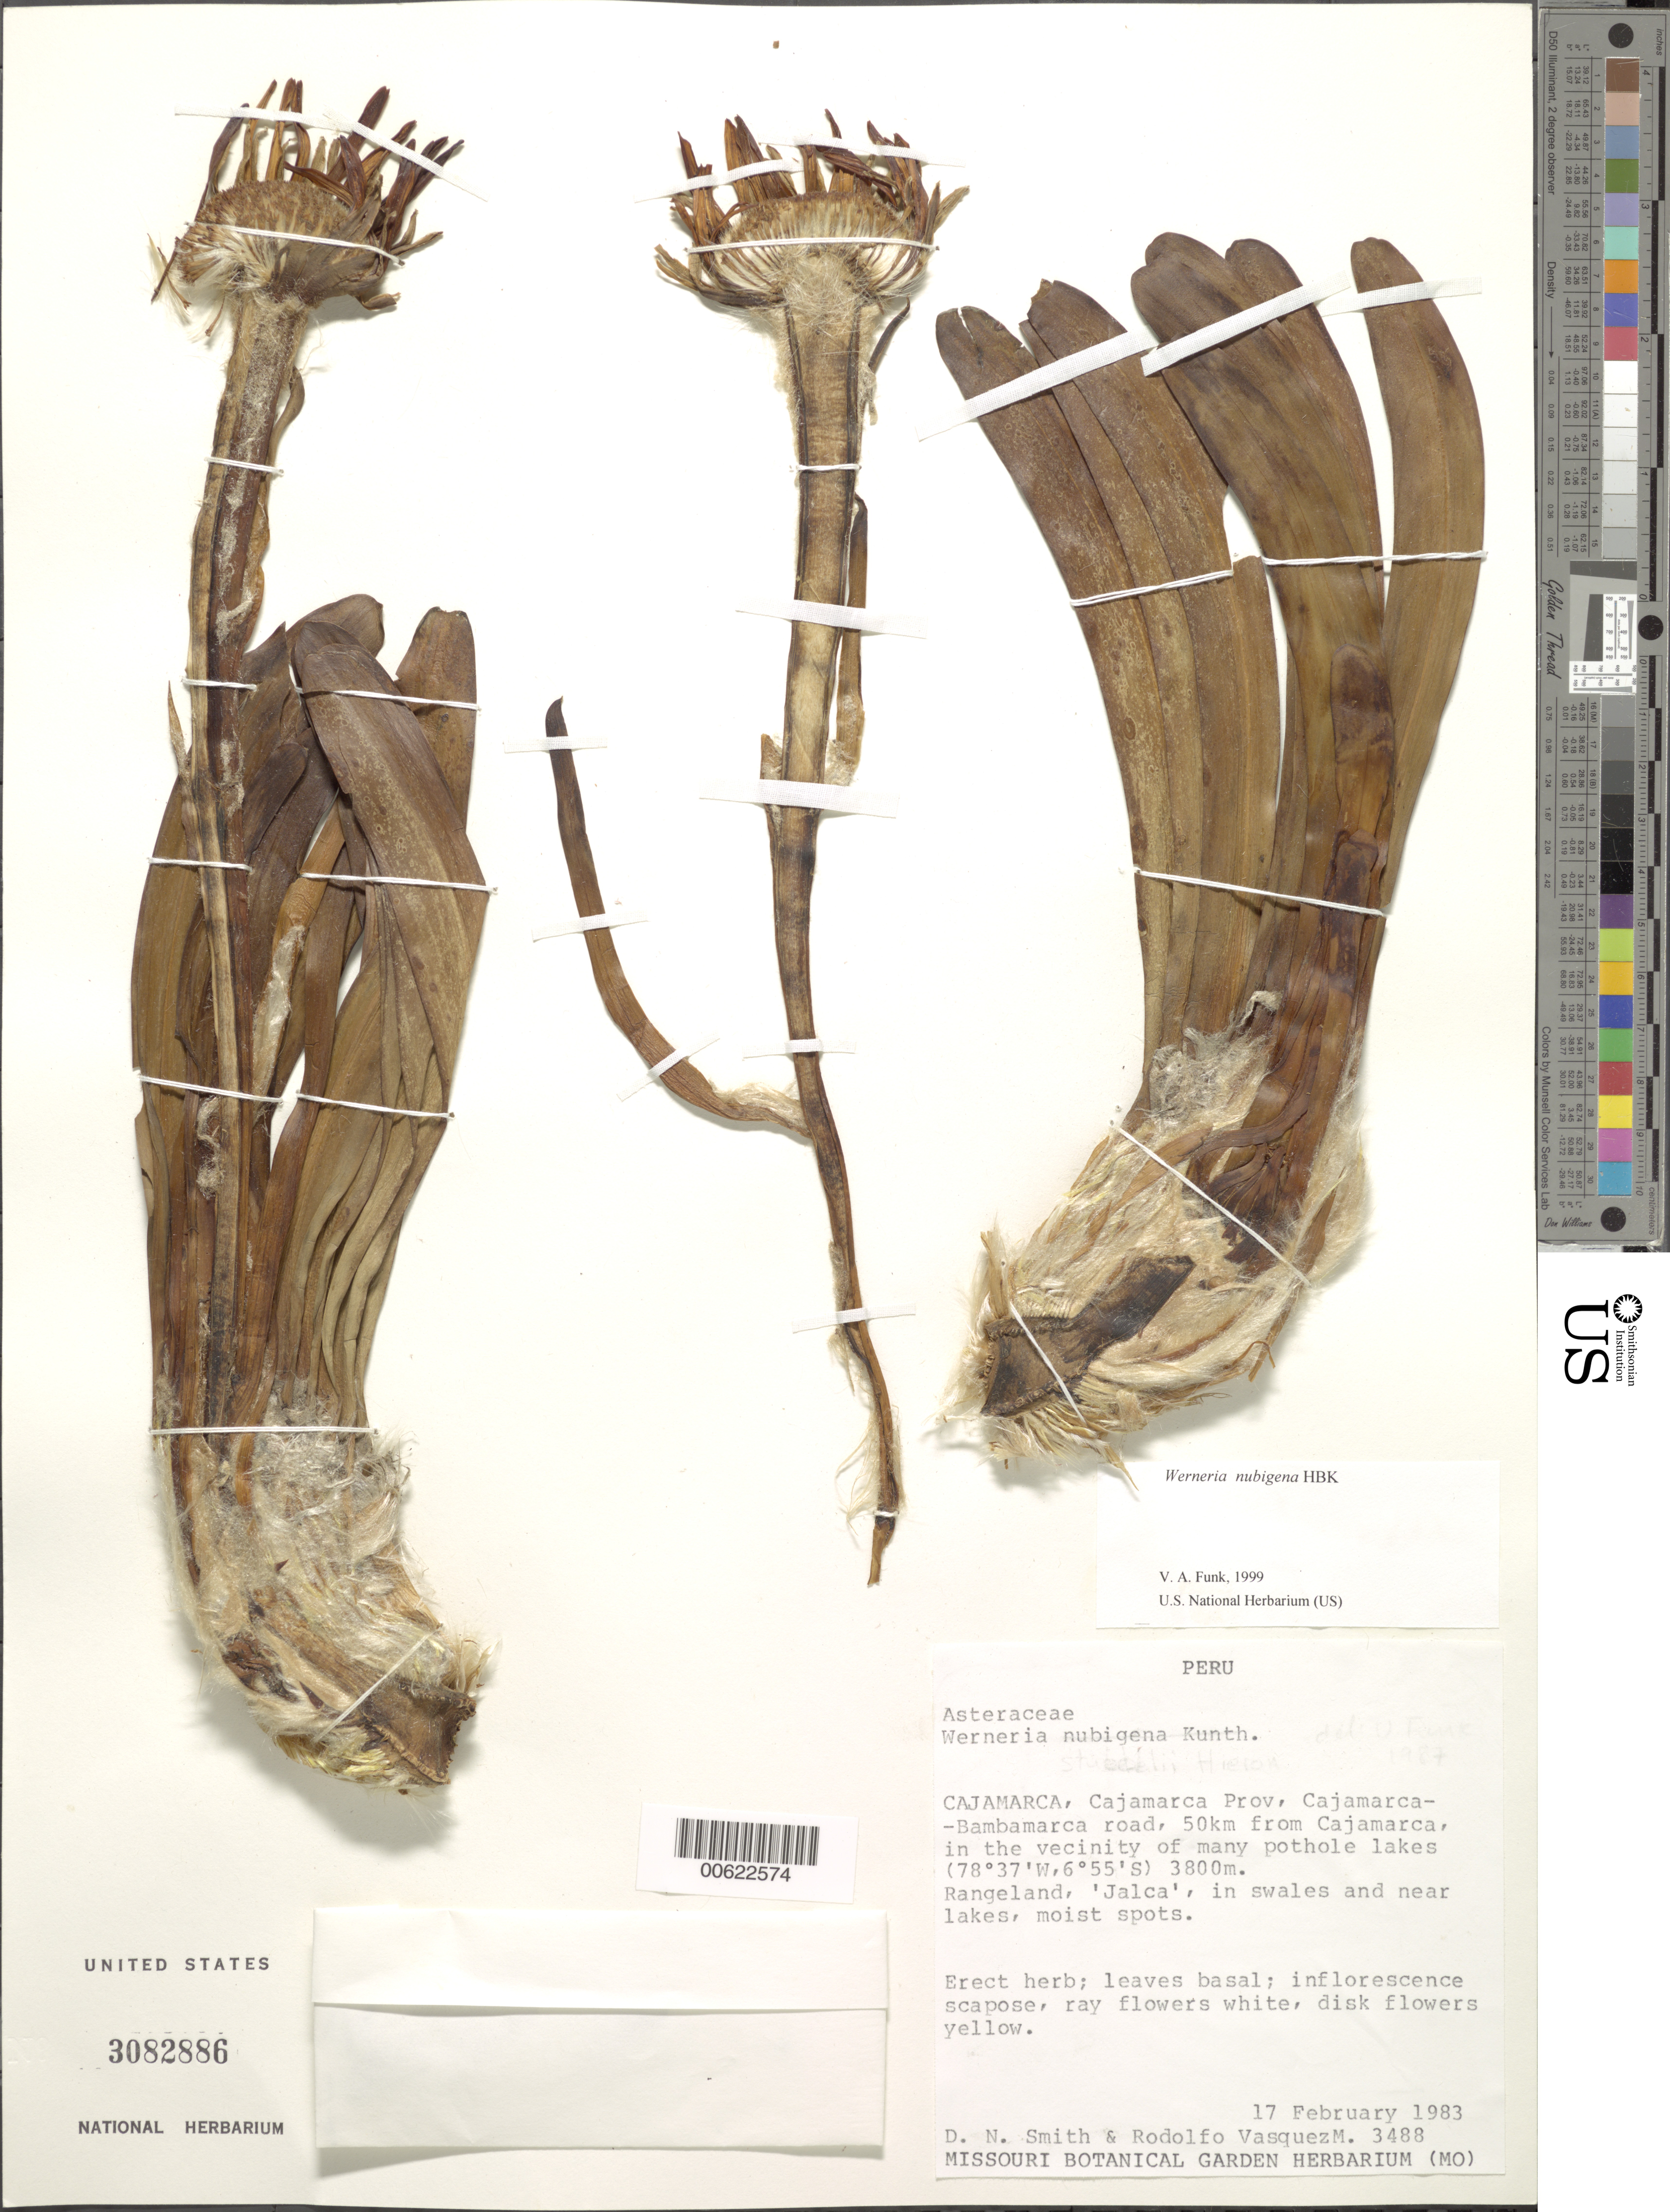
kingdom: Plantae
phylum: Tracheophyta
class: Magnoliopsida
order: Asterales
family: Asteraceae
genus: Werneria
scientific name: Werneria nubigena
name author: Kunth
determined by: Funk, Vicki A., (BOT), Smithsonian Institution - National Museum of Natural History (UNITED STATES)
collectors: D. Smith & R. Vásquez M.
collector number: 3488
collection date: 1983-02-17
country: Peru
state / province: Cajamarca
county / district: Cajamarca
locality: Cajamarca-Bambamarca road, 50 km from Cajamarca.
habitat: Vicinity of many pothole lakes, rangeland, "Jalca." in swales and near lakes, moist spots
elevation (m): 3800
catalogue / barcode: US 3082886